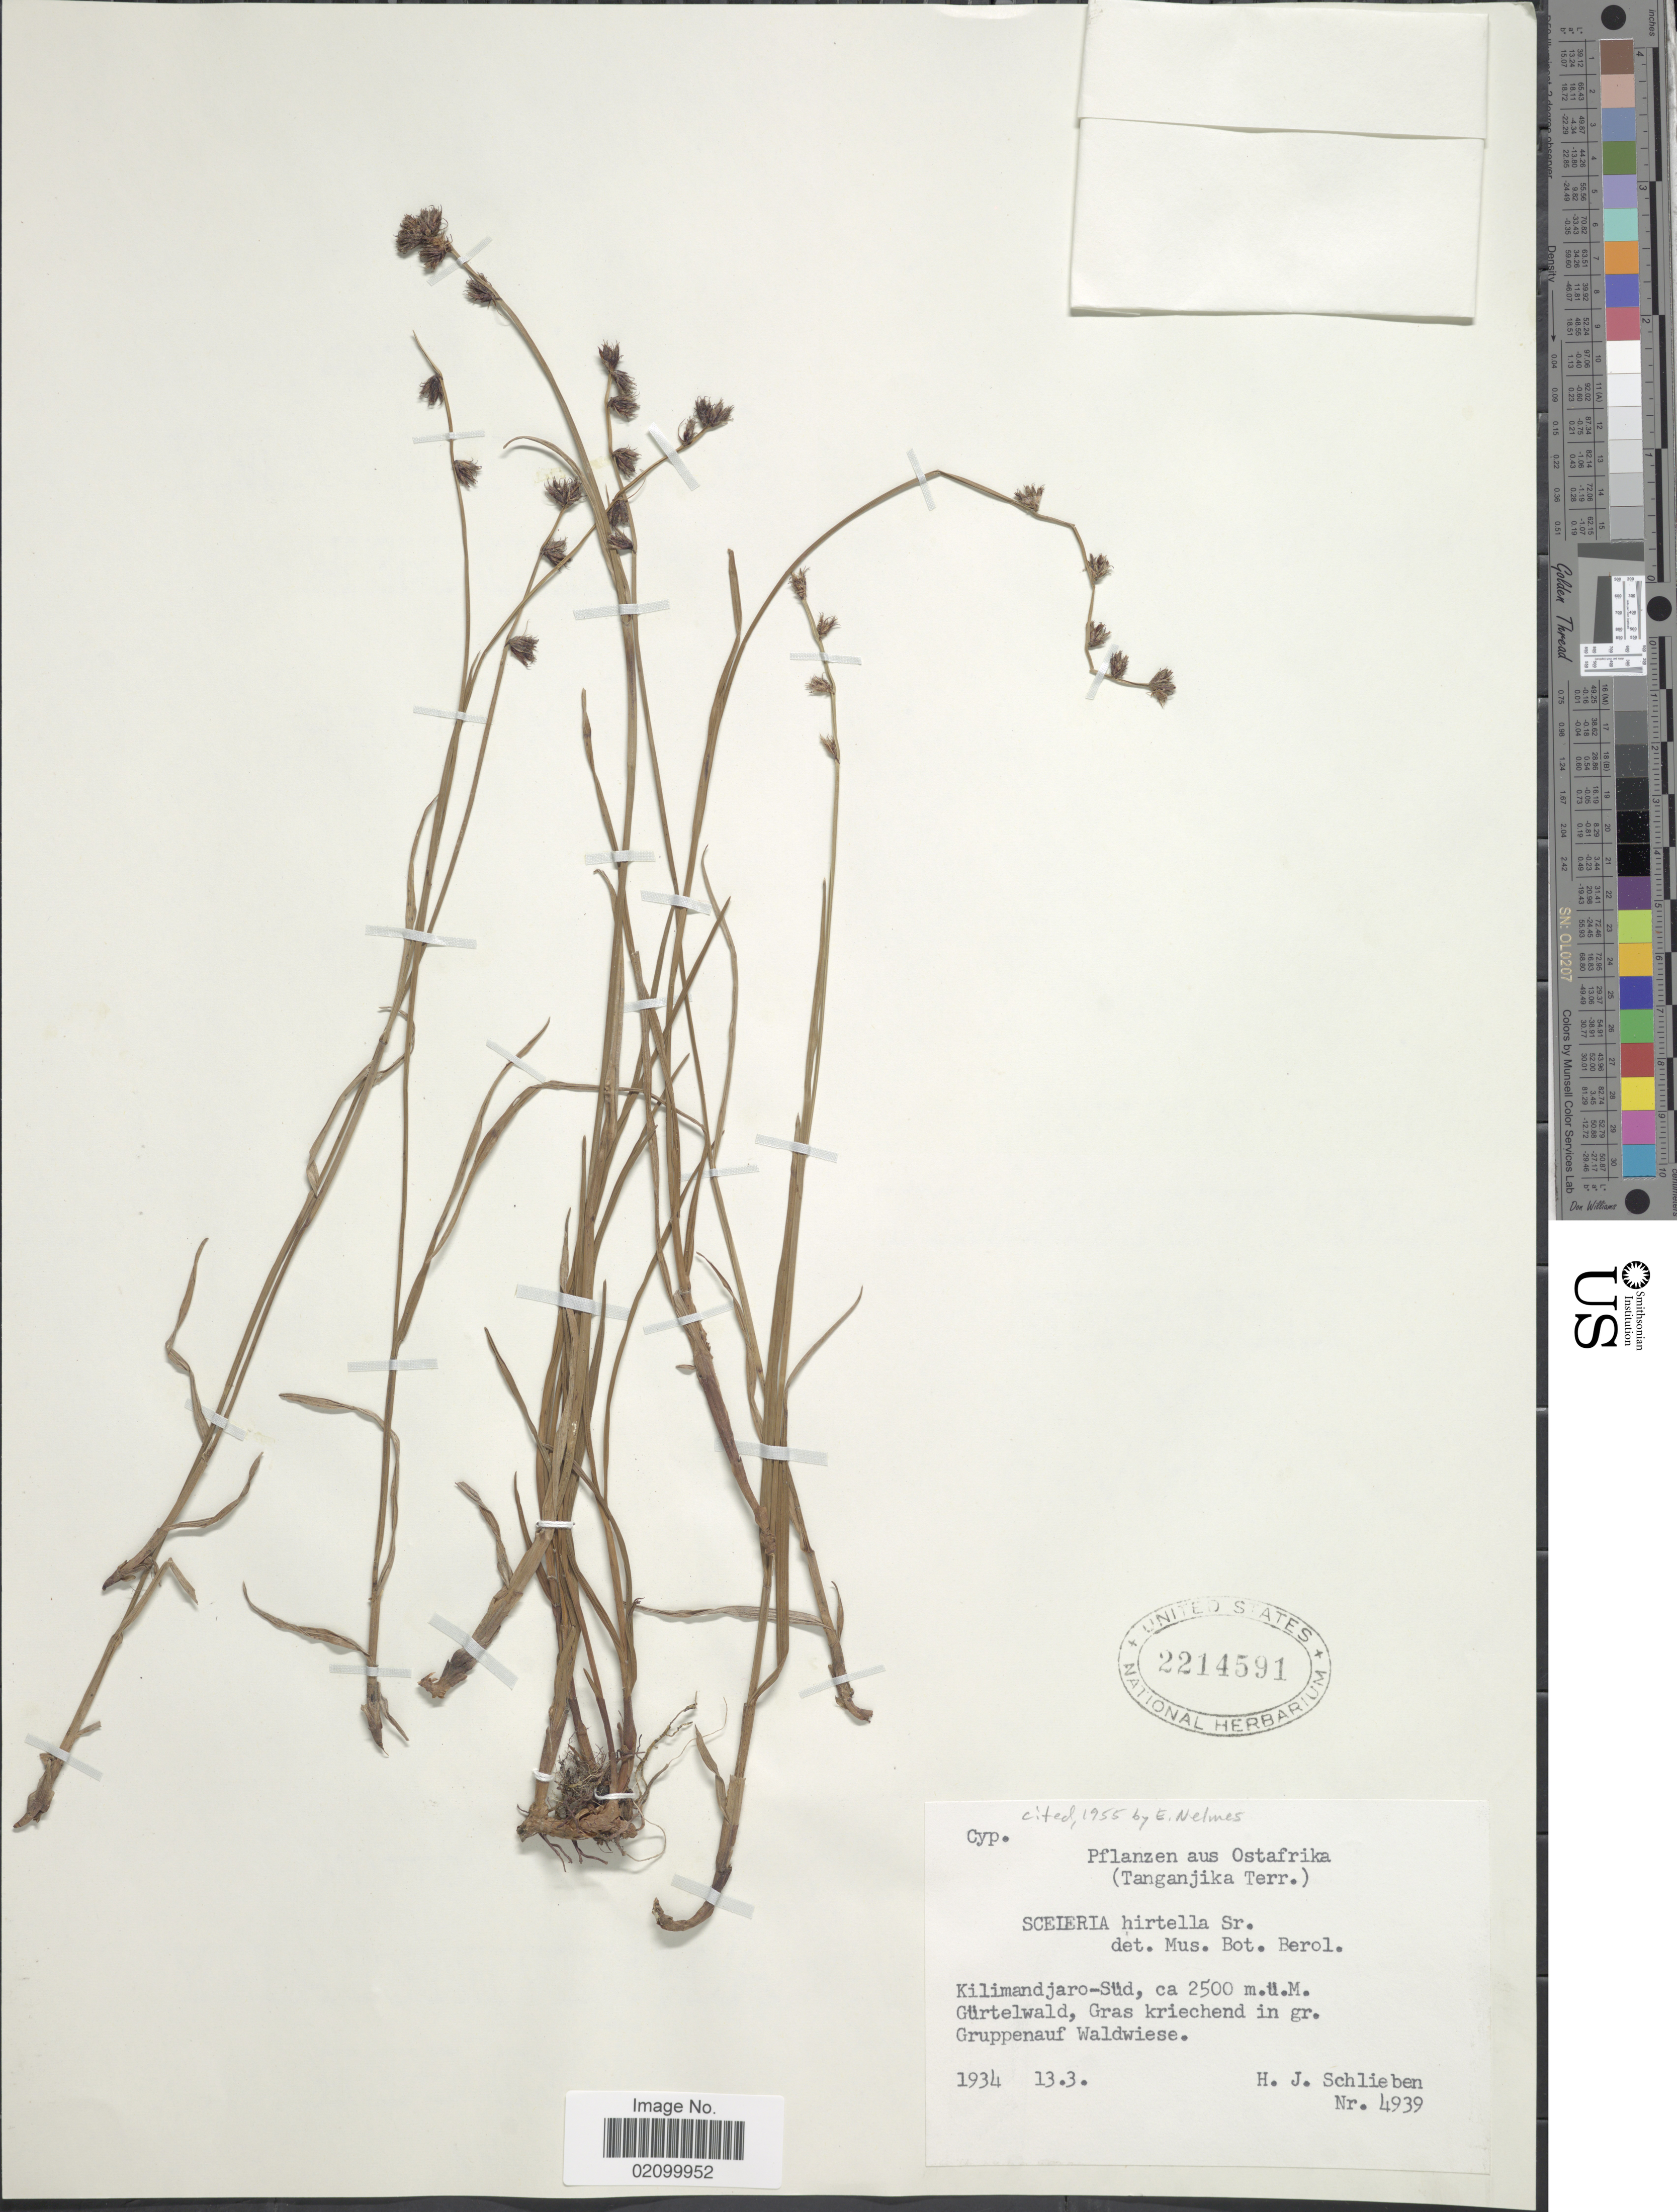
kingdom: Plantae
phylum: Tracheophyta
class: Liliopsida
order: Poales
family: Cyperaceae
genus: Scleria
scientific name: Scleria distans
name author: Poir.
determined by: Strong, Mark T., (BOT), Smithsonian Institution - National Museum of Natural History (UNITED STATES)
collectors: H. J. Schlieben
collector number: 4939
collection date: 1934-03-13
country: Tanzania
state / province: Kilimanjaro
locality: Ostafrika (Tanganjika Terr.) Kilimandjaro - Sud, Gurtelwald, Gras kriechens in gr. Gruppenauf Waldwiese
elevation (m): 2500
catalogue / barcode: US 2214591